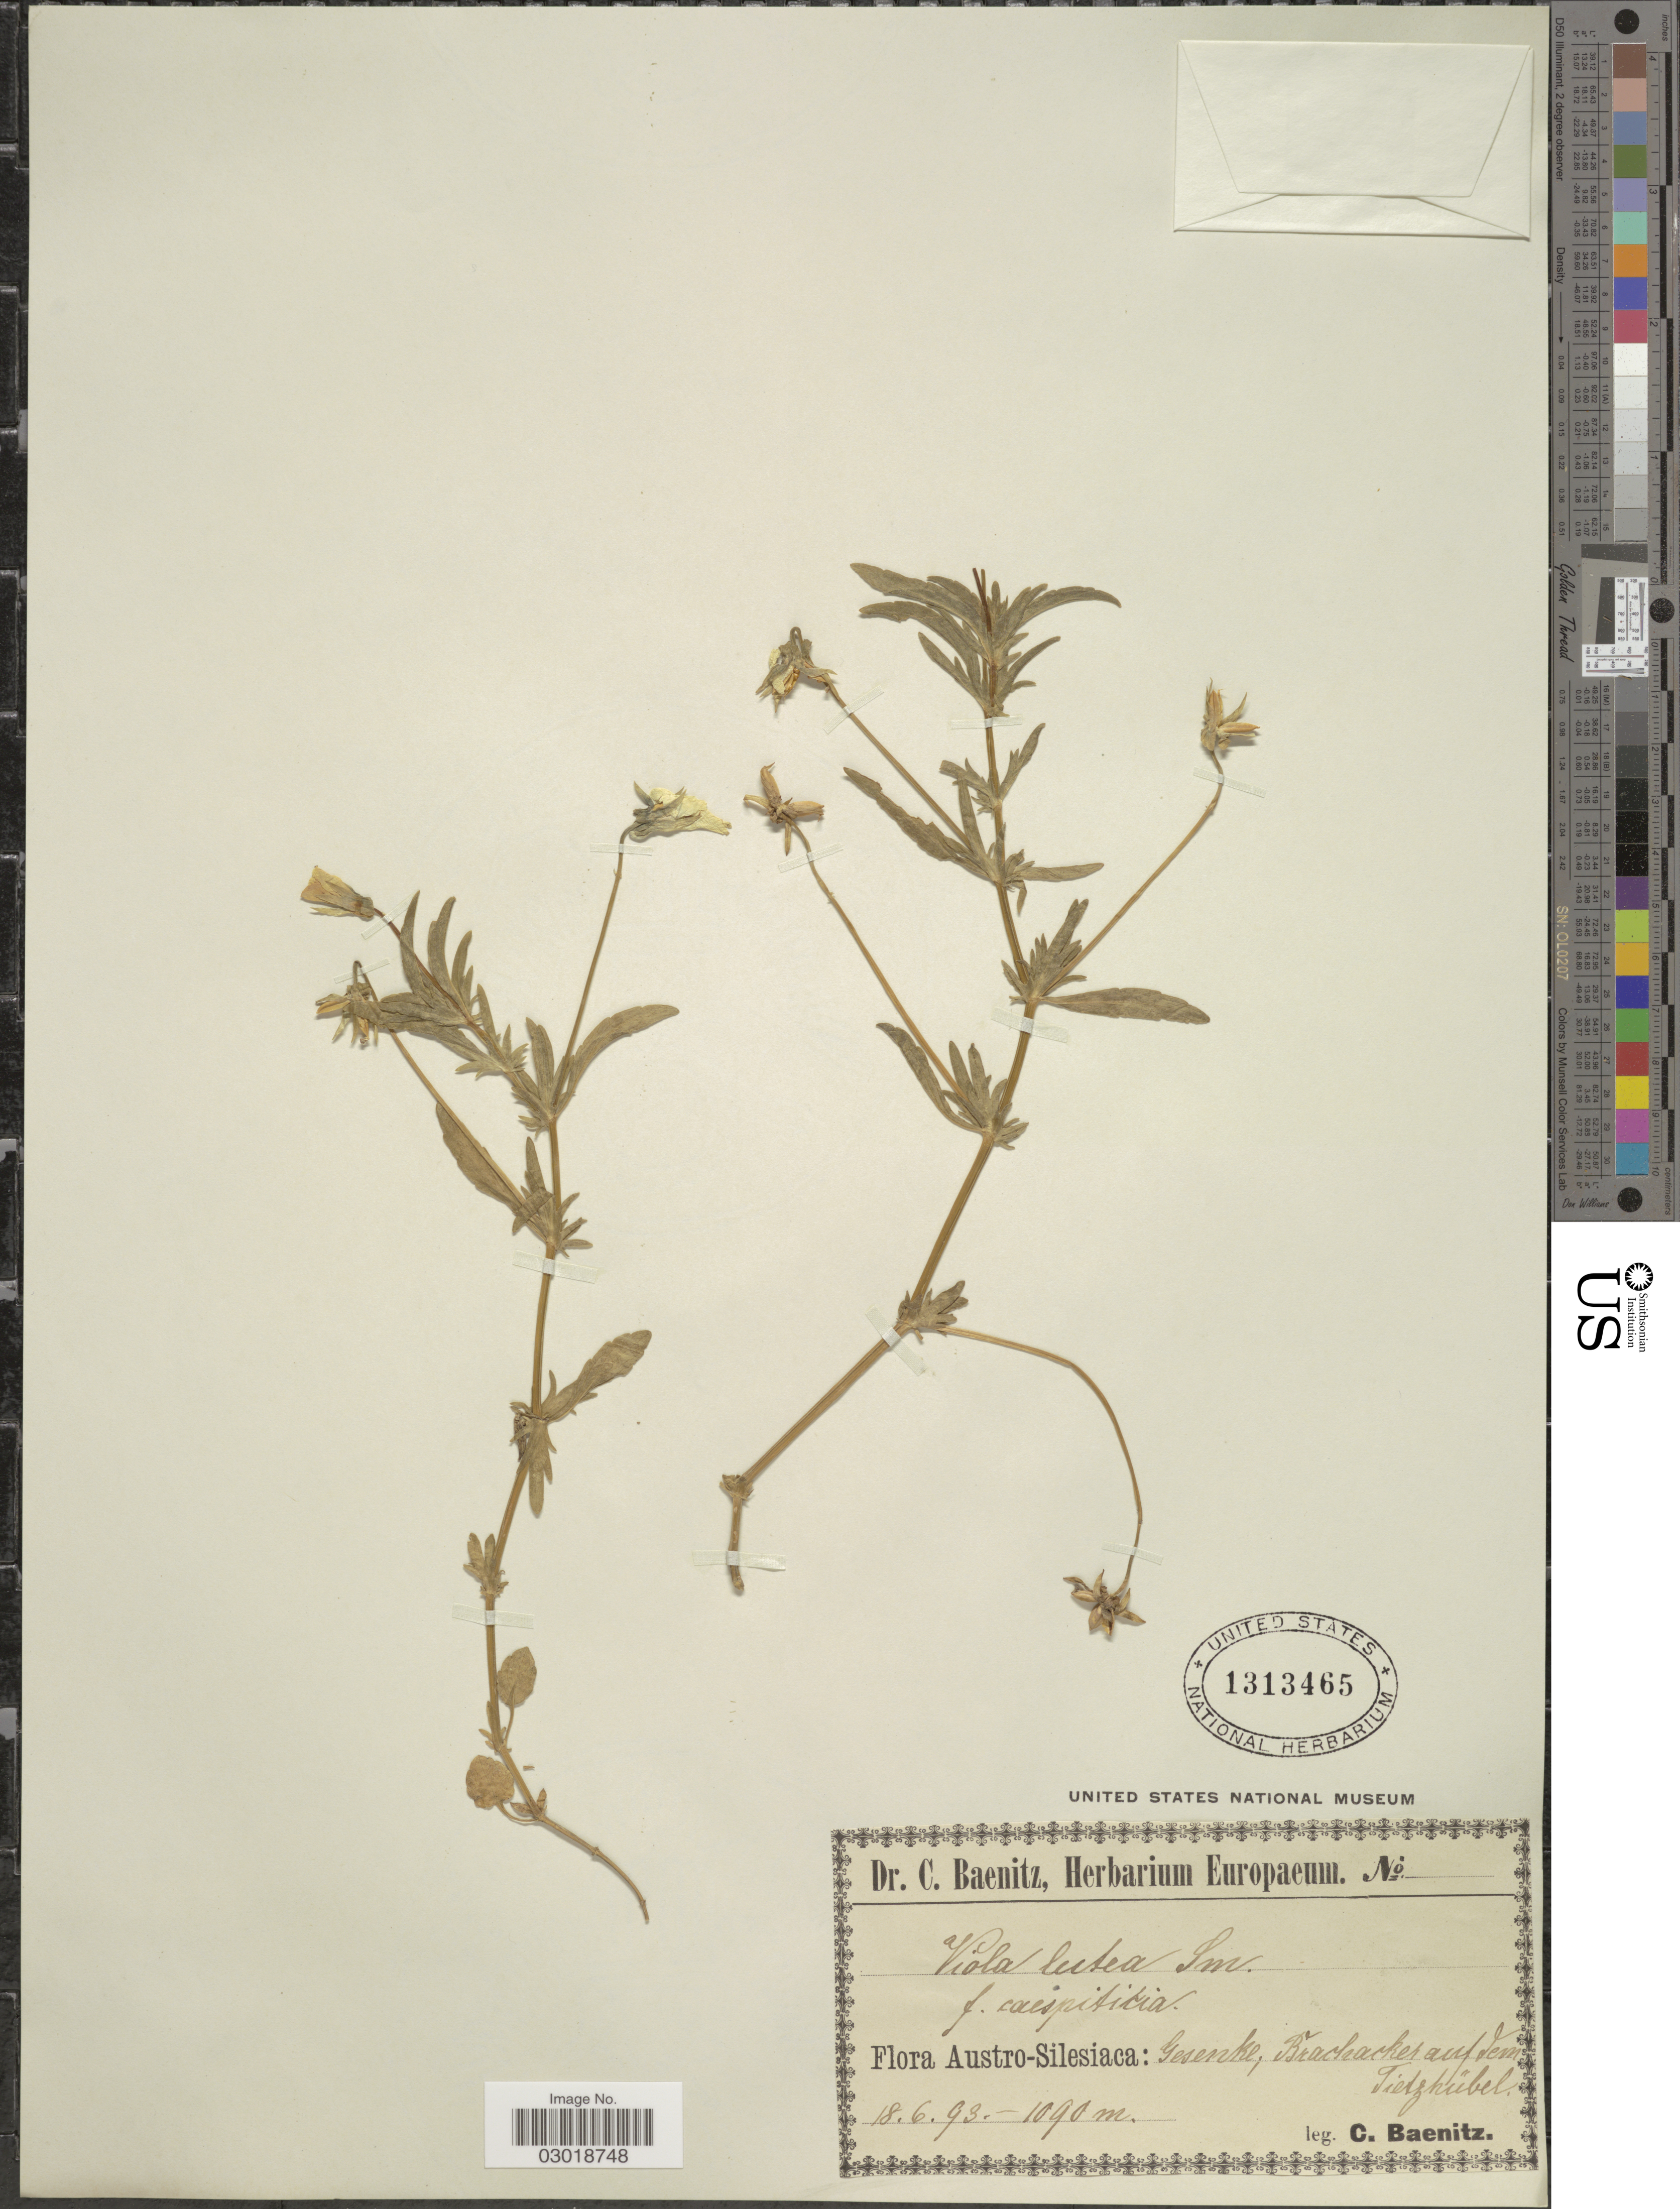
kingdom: Plantae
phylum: Tracheophyta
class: Magnoliopsida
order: Malpighiales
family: Violaceae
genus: Viola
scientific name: Viola lutea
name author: Huds.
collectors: C. G. Baenitz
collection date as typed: Transcribed d/m/y: 18/6/93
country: Czechia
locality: Austro-Silesiaca: Gesenke, Brachacker auf dem Tietzhubel [interpreted].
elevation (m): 1090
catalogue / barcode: US 1313465